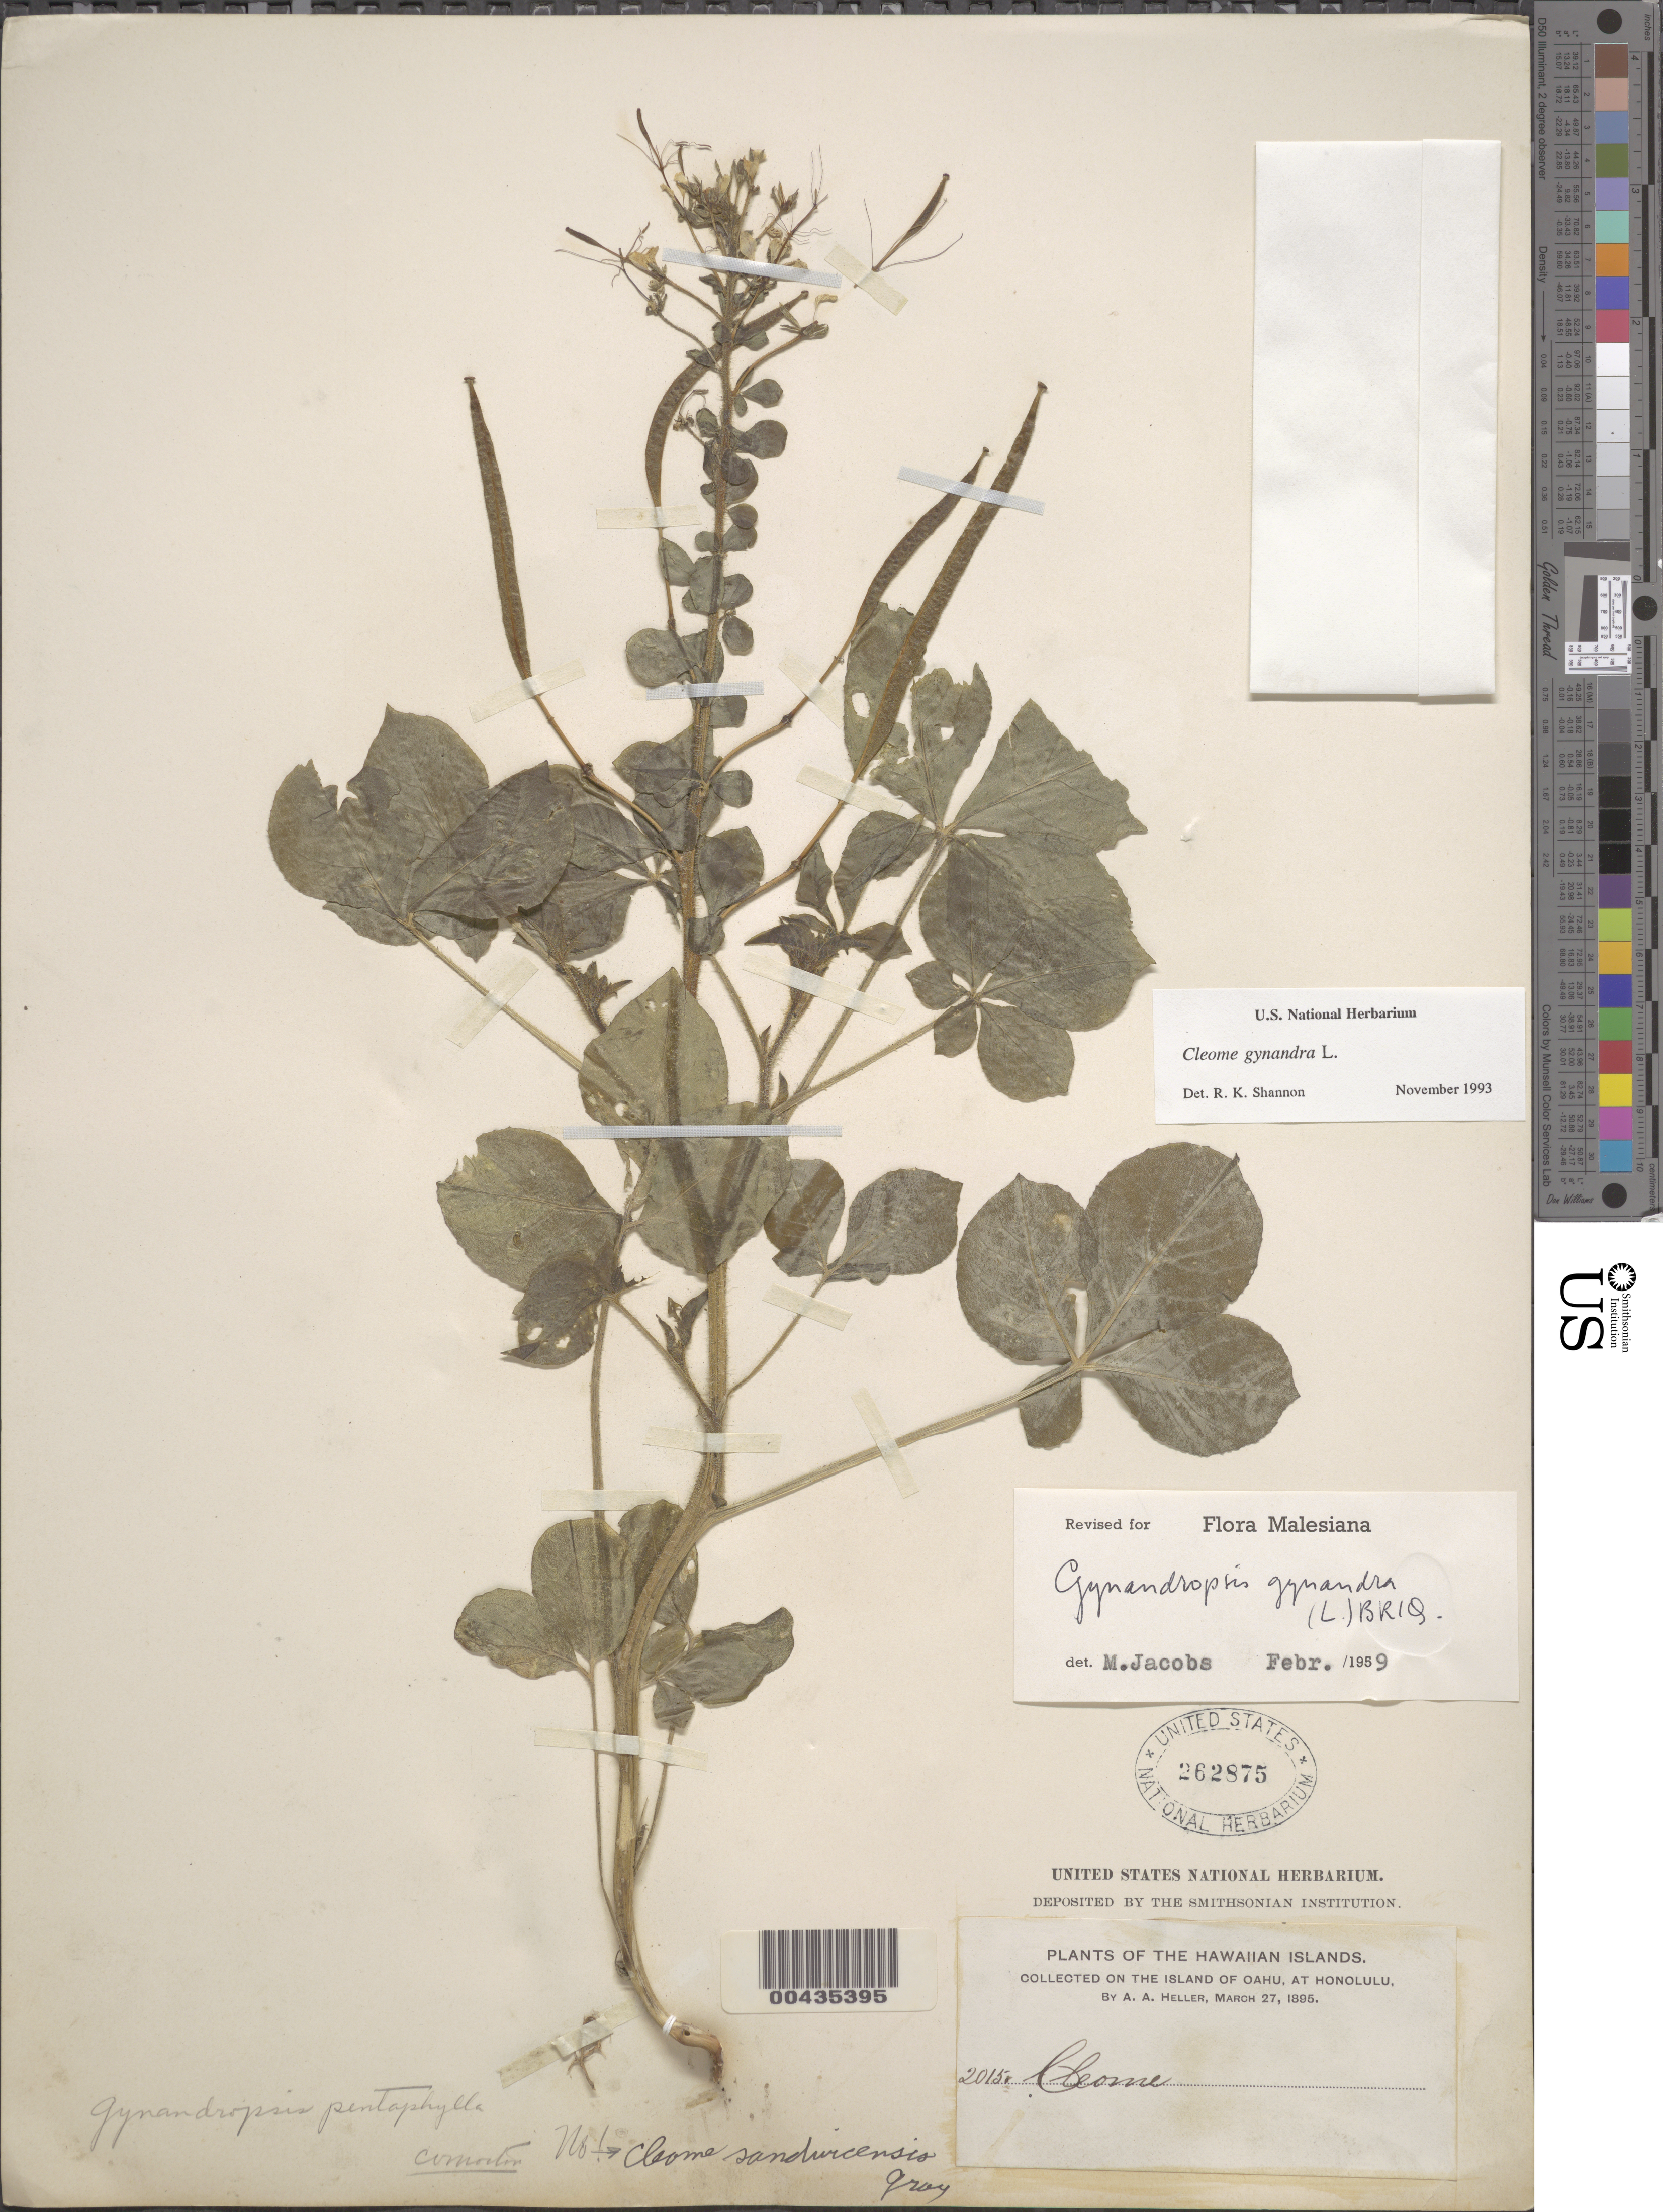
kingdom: Plantae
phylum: Tracheophyta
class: Magnoliopsida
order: Brassicales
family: Cleomaceae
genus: Gynandropsis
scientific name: Gynandropsis gynandra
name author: (L.) Briq.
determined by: Wagner, W. L., (BOT), Smithsonian Institution - National Museum of Natural History (UNITED STATES)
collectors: A. A. Heller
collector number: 2015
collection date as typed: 27 Mar 1895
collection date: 1895-03-27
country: United States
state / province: Hawaii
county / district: Honolulu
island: Oahu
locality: Honolulu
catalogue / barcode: US 262875